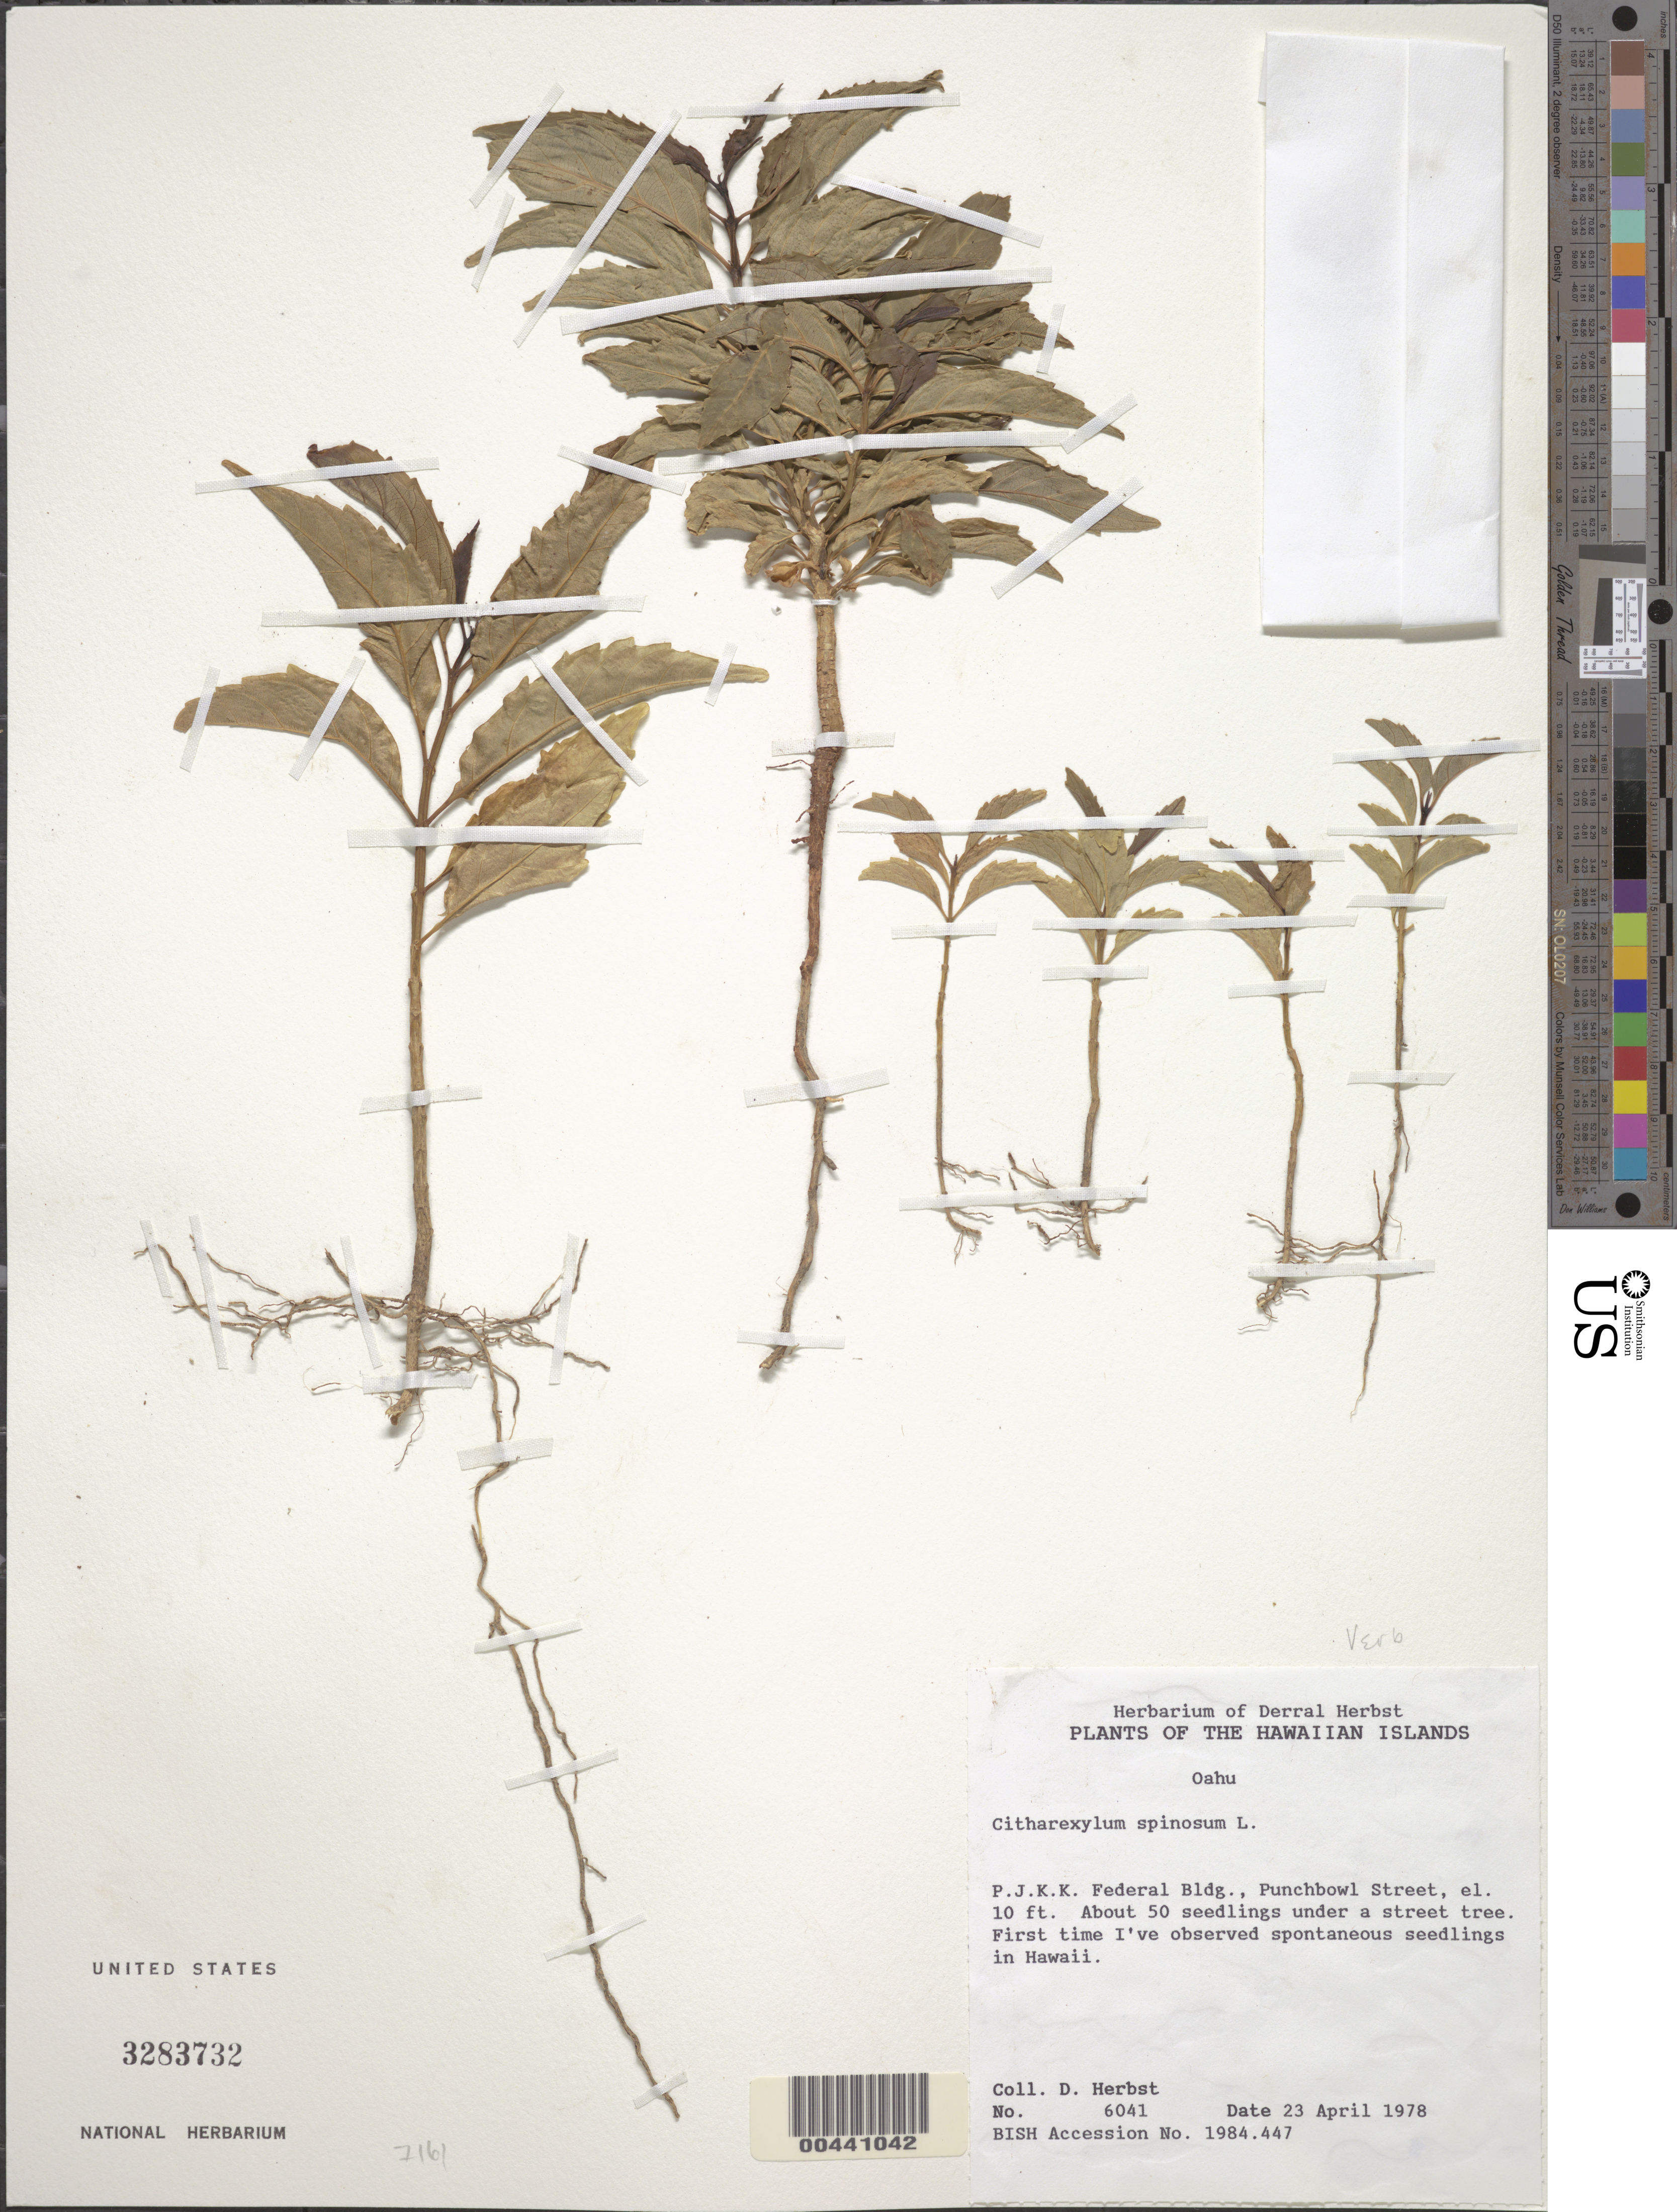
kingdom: Plantae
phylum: Tracheophyta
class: Magnoliopsida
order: Lamiales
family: Verbenaceae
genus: Citharexylum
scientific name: Citharexylum spinosum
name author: L.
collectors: D. R. Herbst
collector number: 6041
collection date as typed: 23 Apr 1978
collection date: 1978-04-23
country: United States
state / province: Hawaii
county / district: Honolulu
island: Oahu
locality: P.J.K.K. Federal Bldg., Punchbowl Street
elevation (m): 3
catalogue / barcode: US 3283732